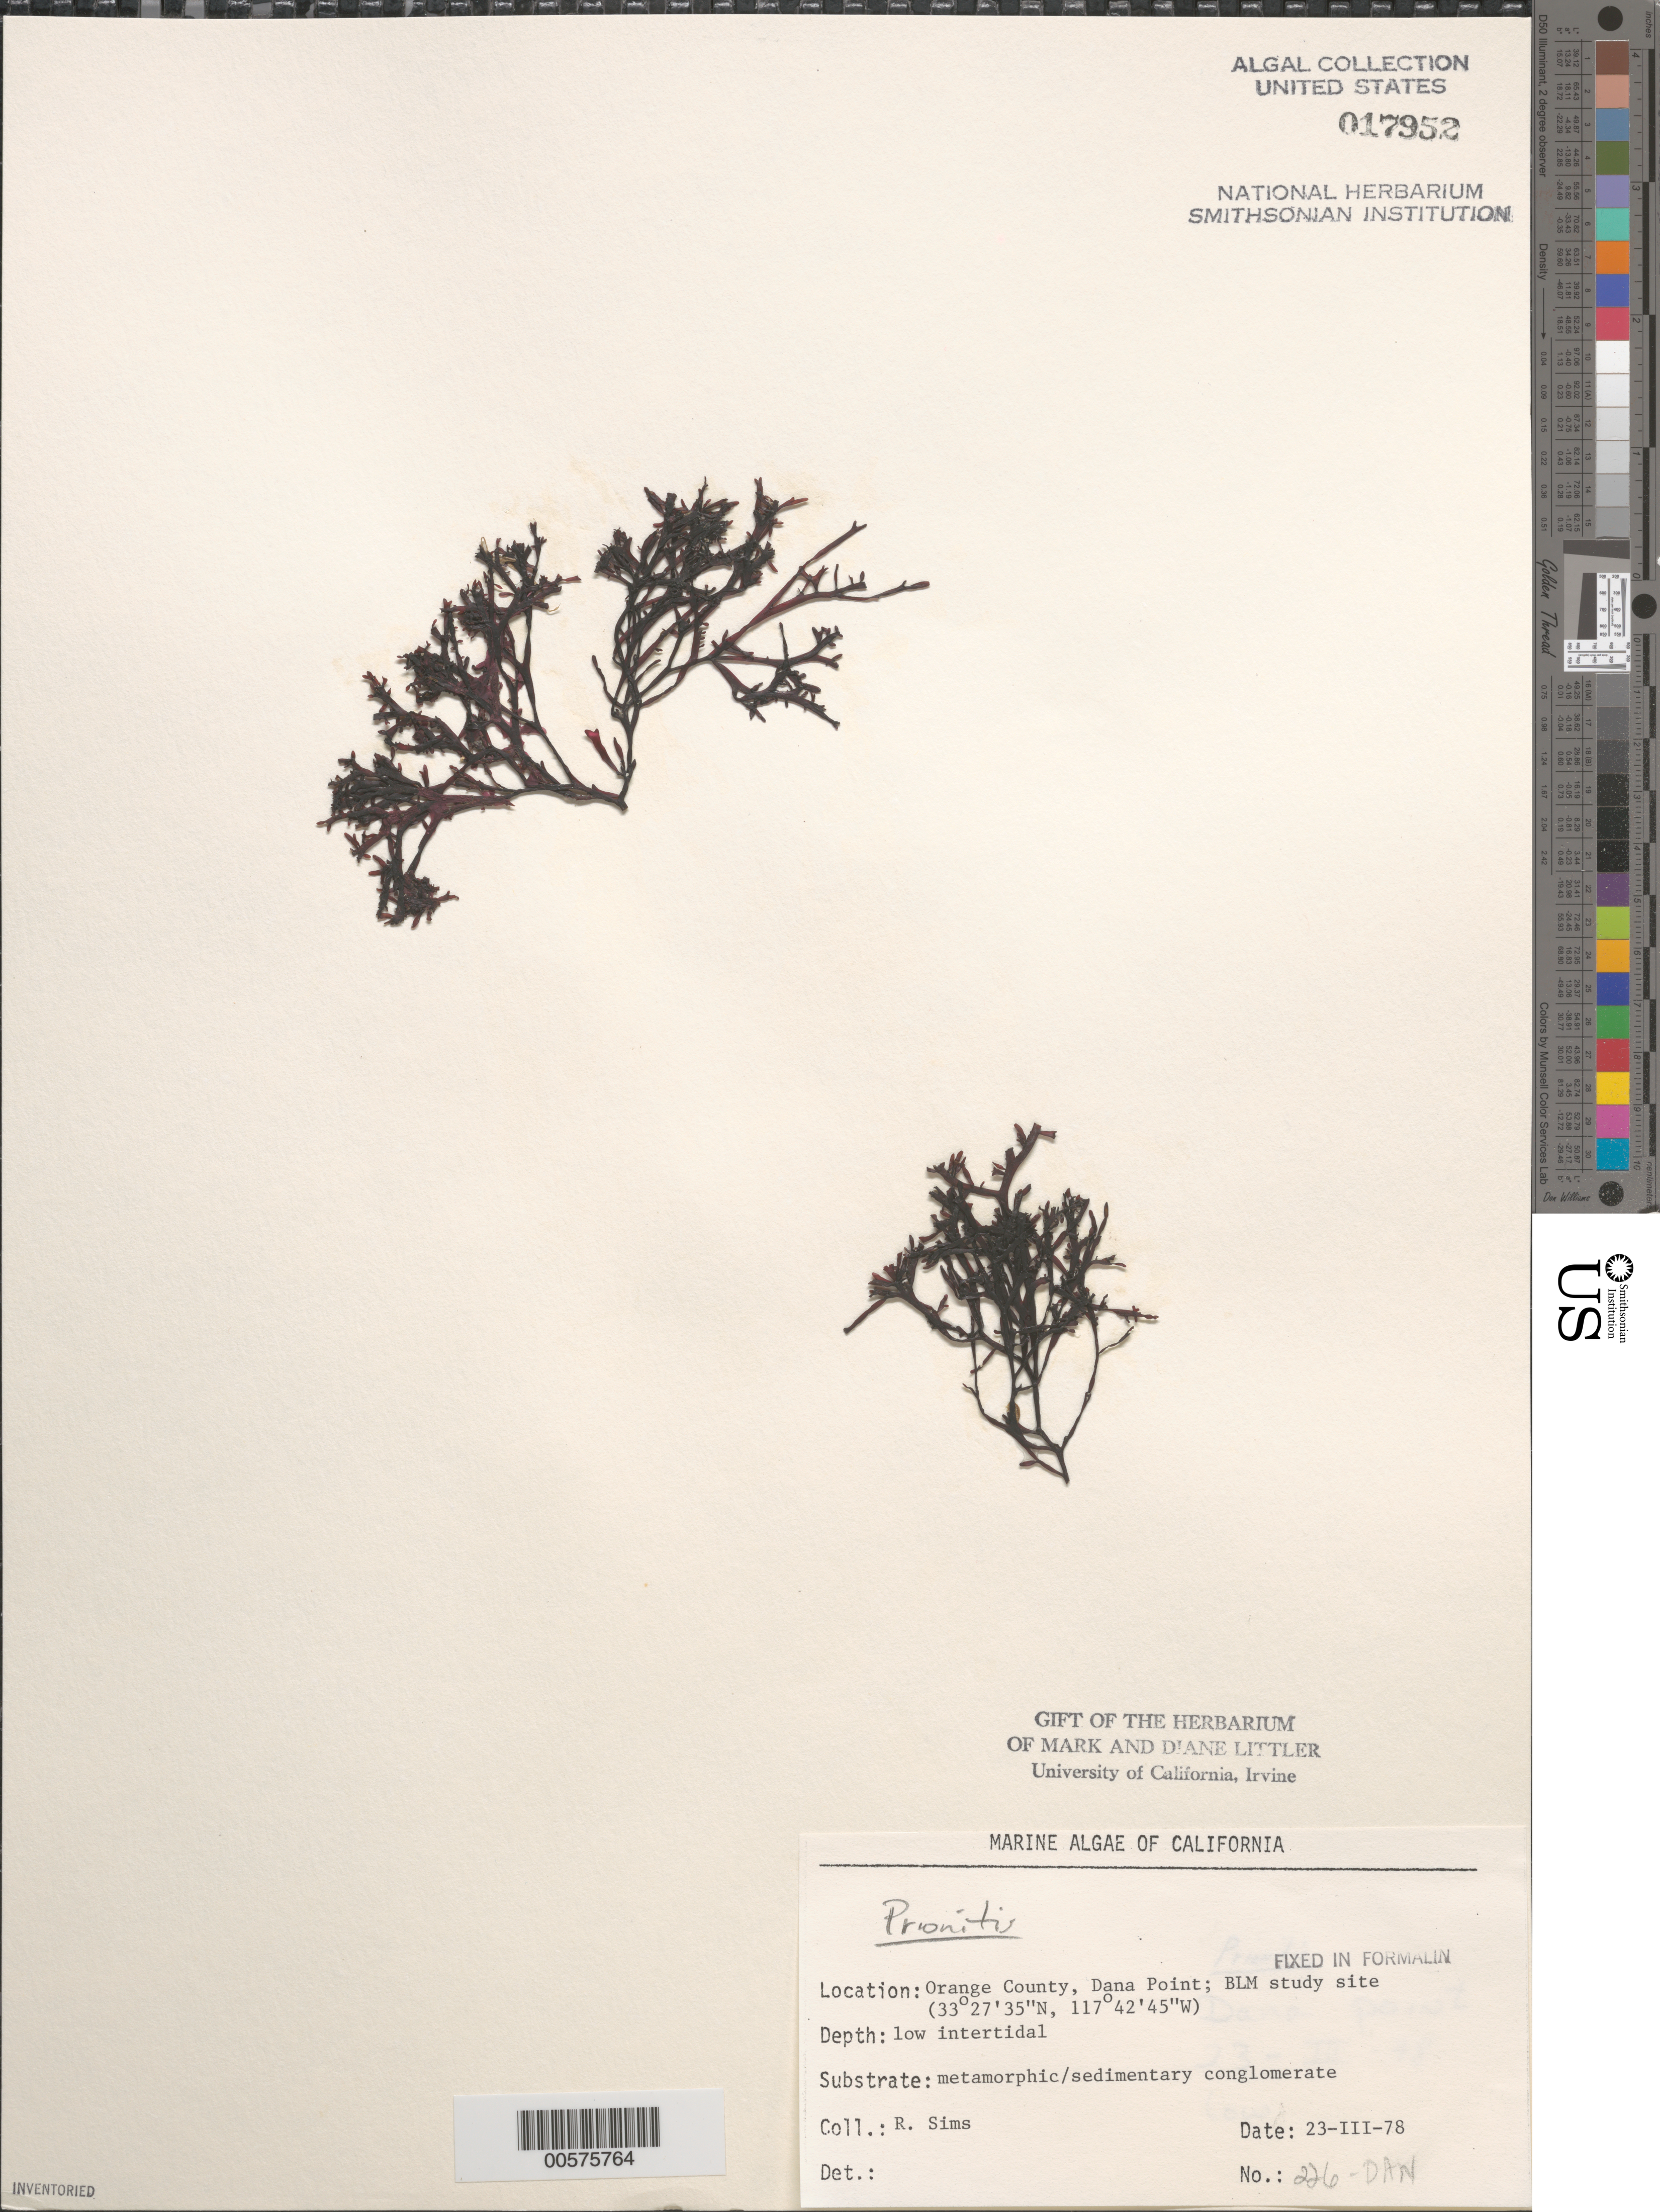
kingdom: Plantae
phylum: Rhodophyta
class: Florideophyceae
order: Cryptonemiales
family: Cryptonemiaceae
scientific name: Prionitis sp.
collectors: R. H. Sims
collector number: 226-dan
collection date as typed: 23 Mar 1978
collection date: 1978-03-23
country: United States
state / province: California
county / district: Orange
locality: Dana Point, 1 km north of marina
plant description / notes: BLM-SOCALBIGHT Rocky Intertidal Survey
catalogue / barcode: US 17952